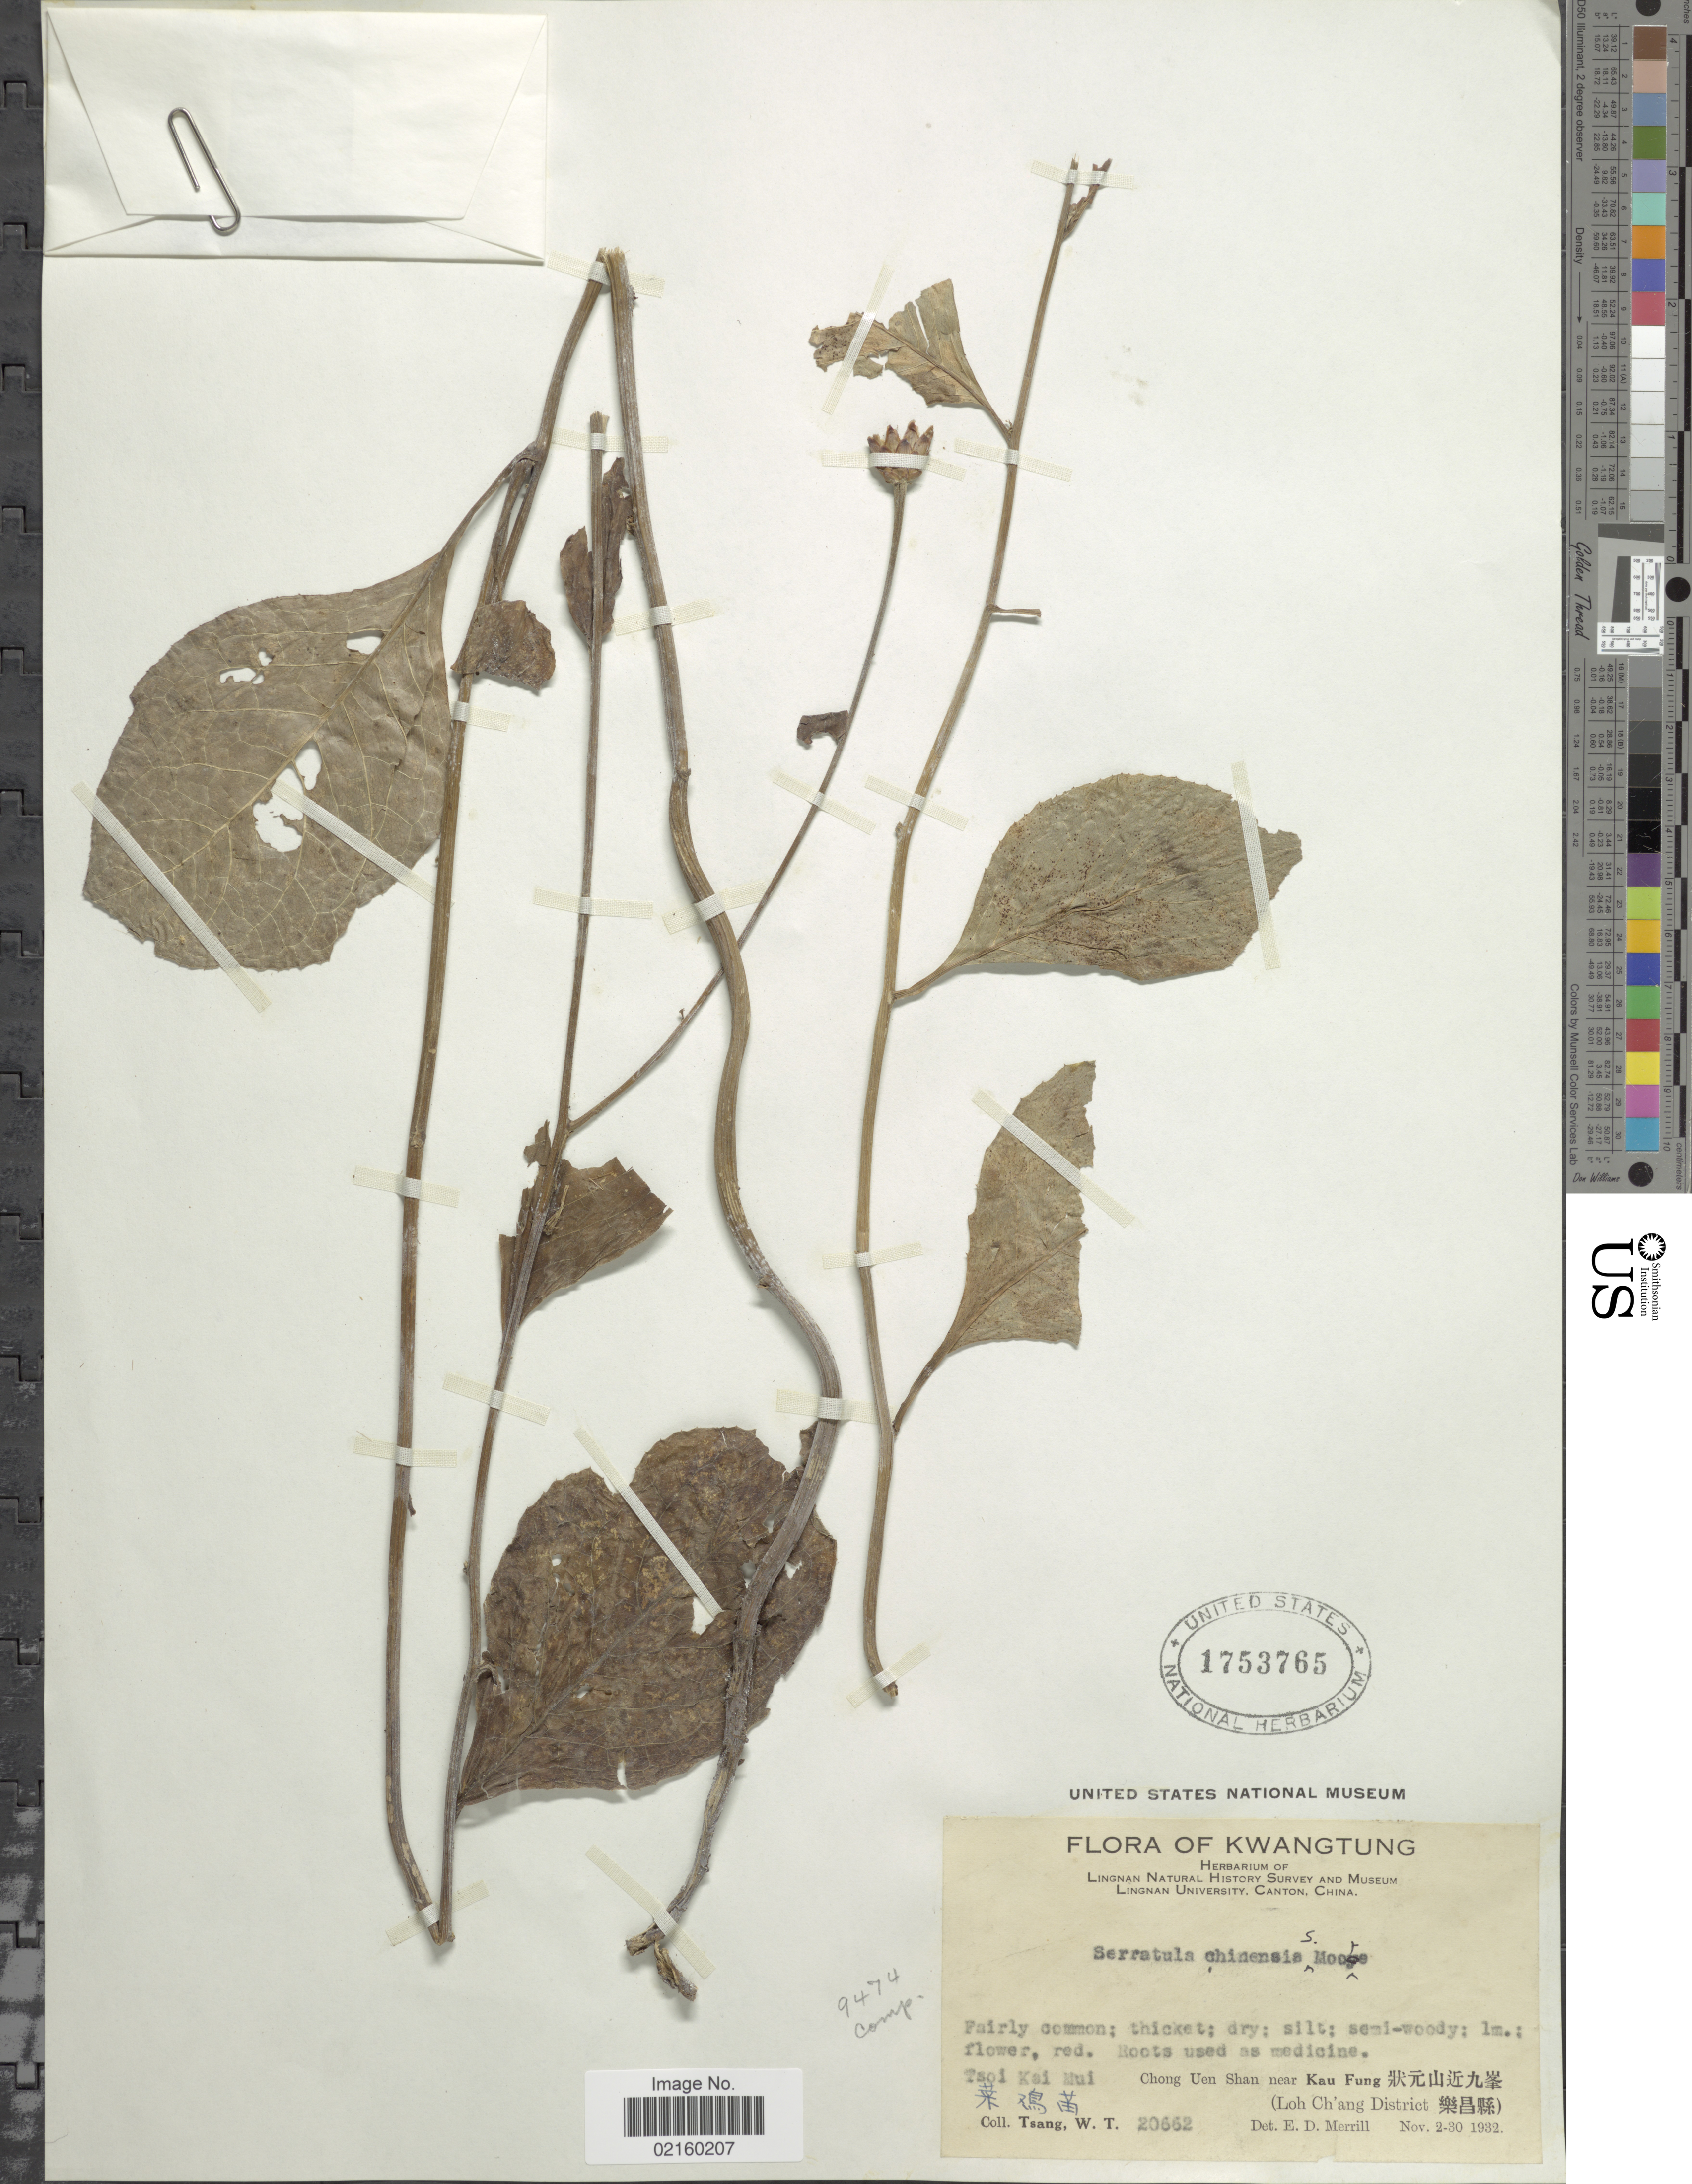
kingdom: Plantae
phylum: Tracheophyta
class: Magnoliopsida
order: Asterales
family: Asteraceae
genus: Serratula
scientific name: Serratula chinensis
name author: S. Moore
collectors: W. T. Tsang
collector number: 20662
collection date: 1932-11-02/1932-11-30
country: China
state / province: Guangdong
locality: Kwangtung, Tsoi Kai Mui, Chong Uen Shan near Kau Fung (Loh Ch'ang District)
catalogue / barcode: US 1753765